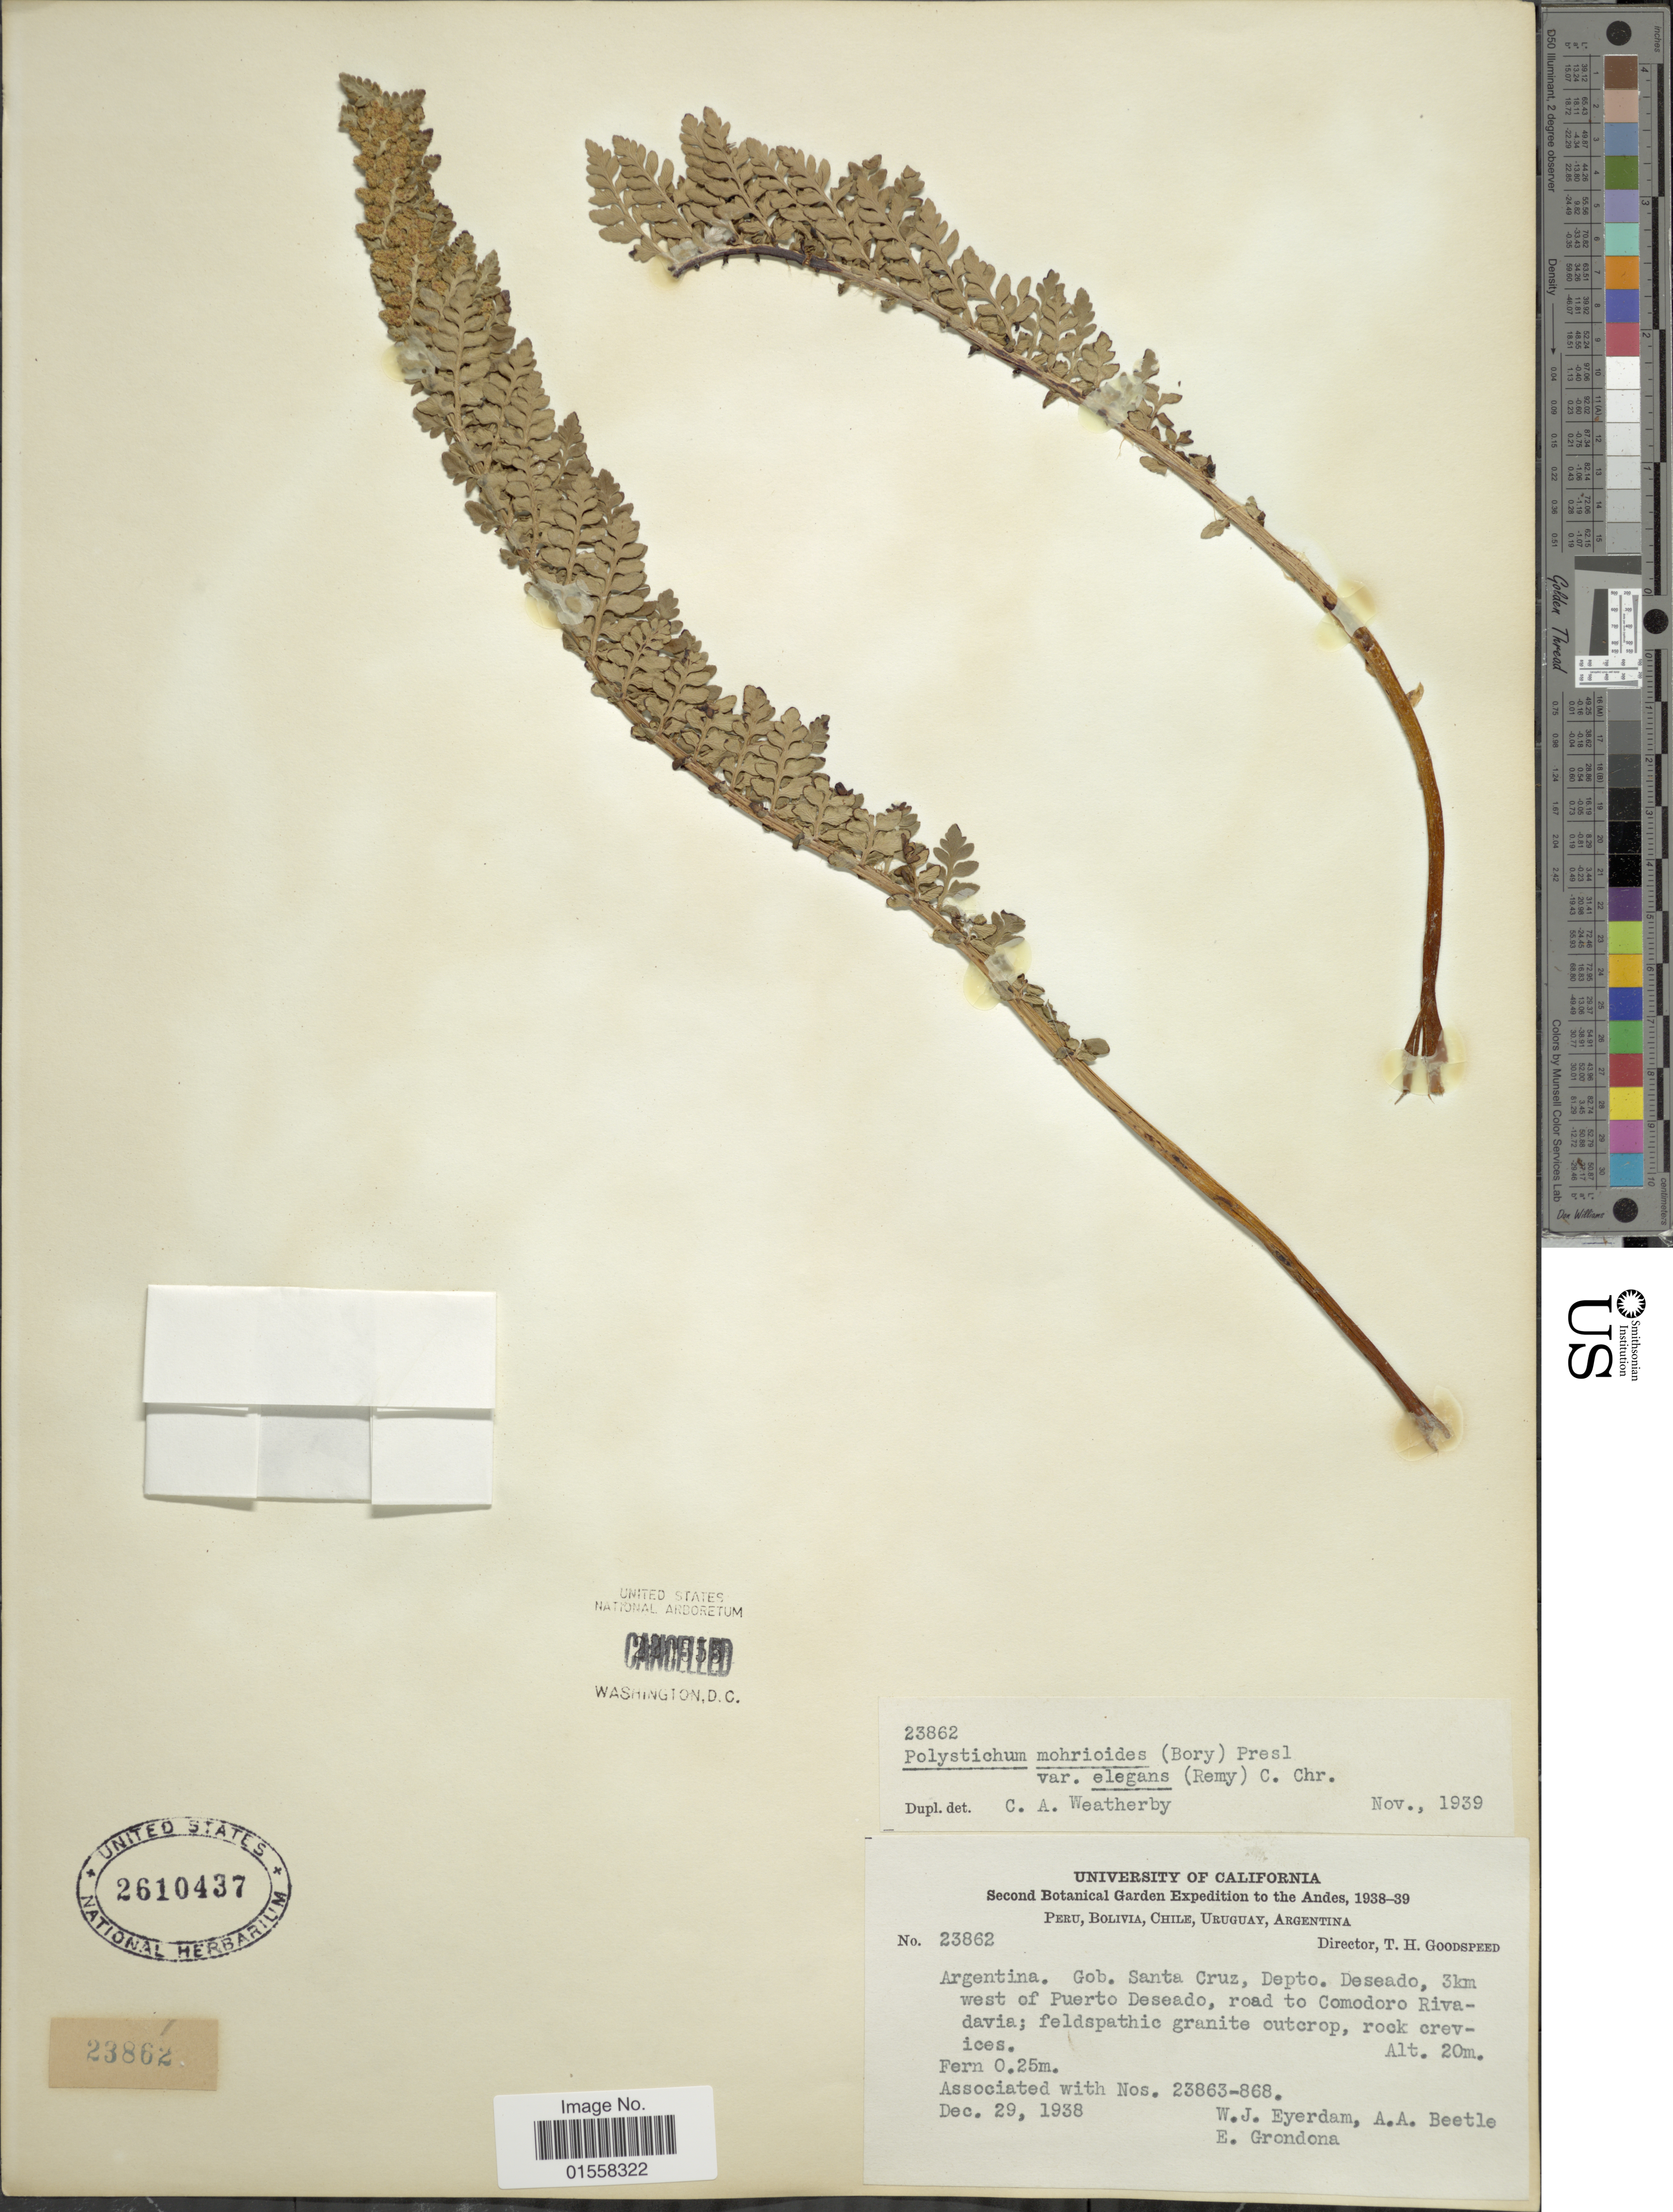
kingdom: Plantae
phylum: Tracheophyta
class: Polypodiopsida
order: Polypodiales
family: Dryopteridaceae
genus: Polystichum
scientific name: Polystichum mohrioides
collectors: W. J. Eyerdam, A. A. Beetle & E. Grondona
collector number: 23862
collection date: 1938-12-29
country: Argentina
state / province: Santa Cruz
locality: Argentina. Gob. Santa Cruz, Depto. Deseado, 3 km west of Puerto Deseado, road to Comodoro Rivadavia.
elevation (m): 20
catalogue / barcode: US 2610437